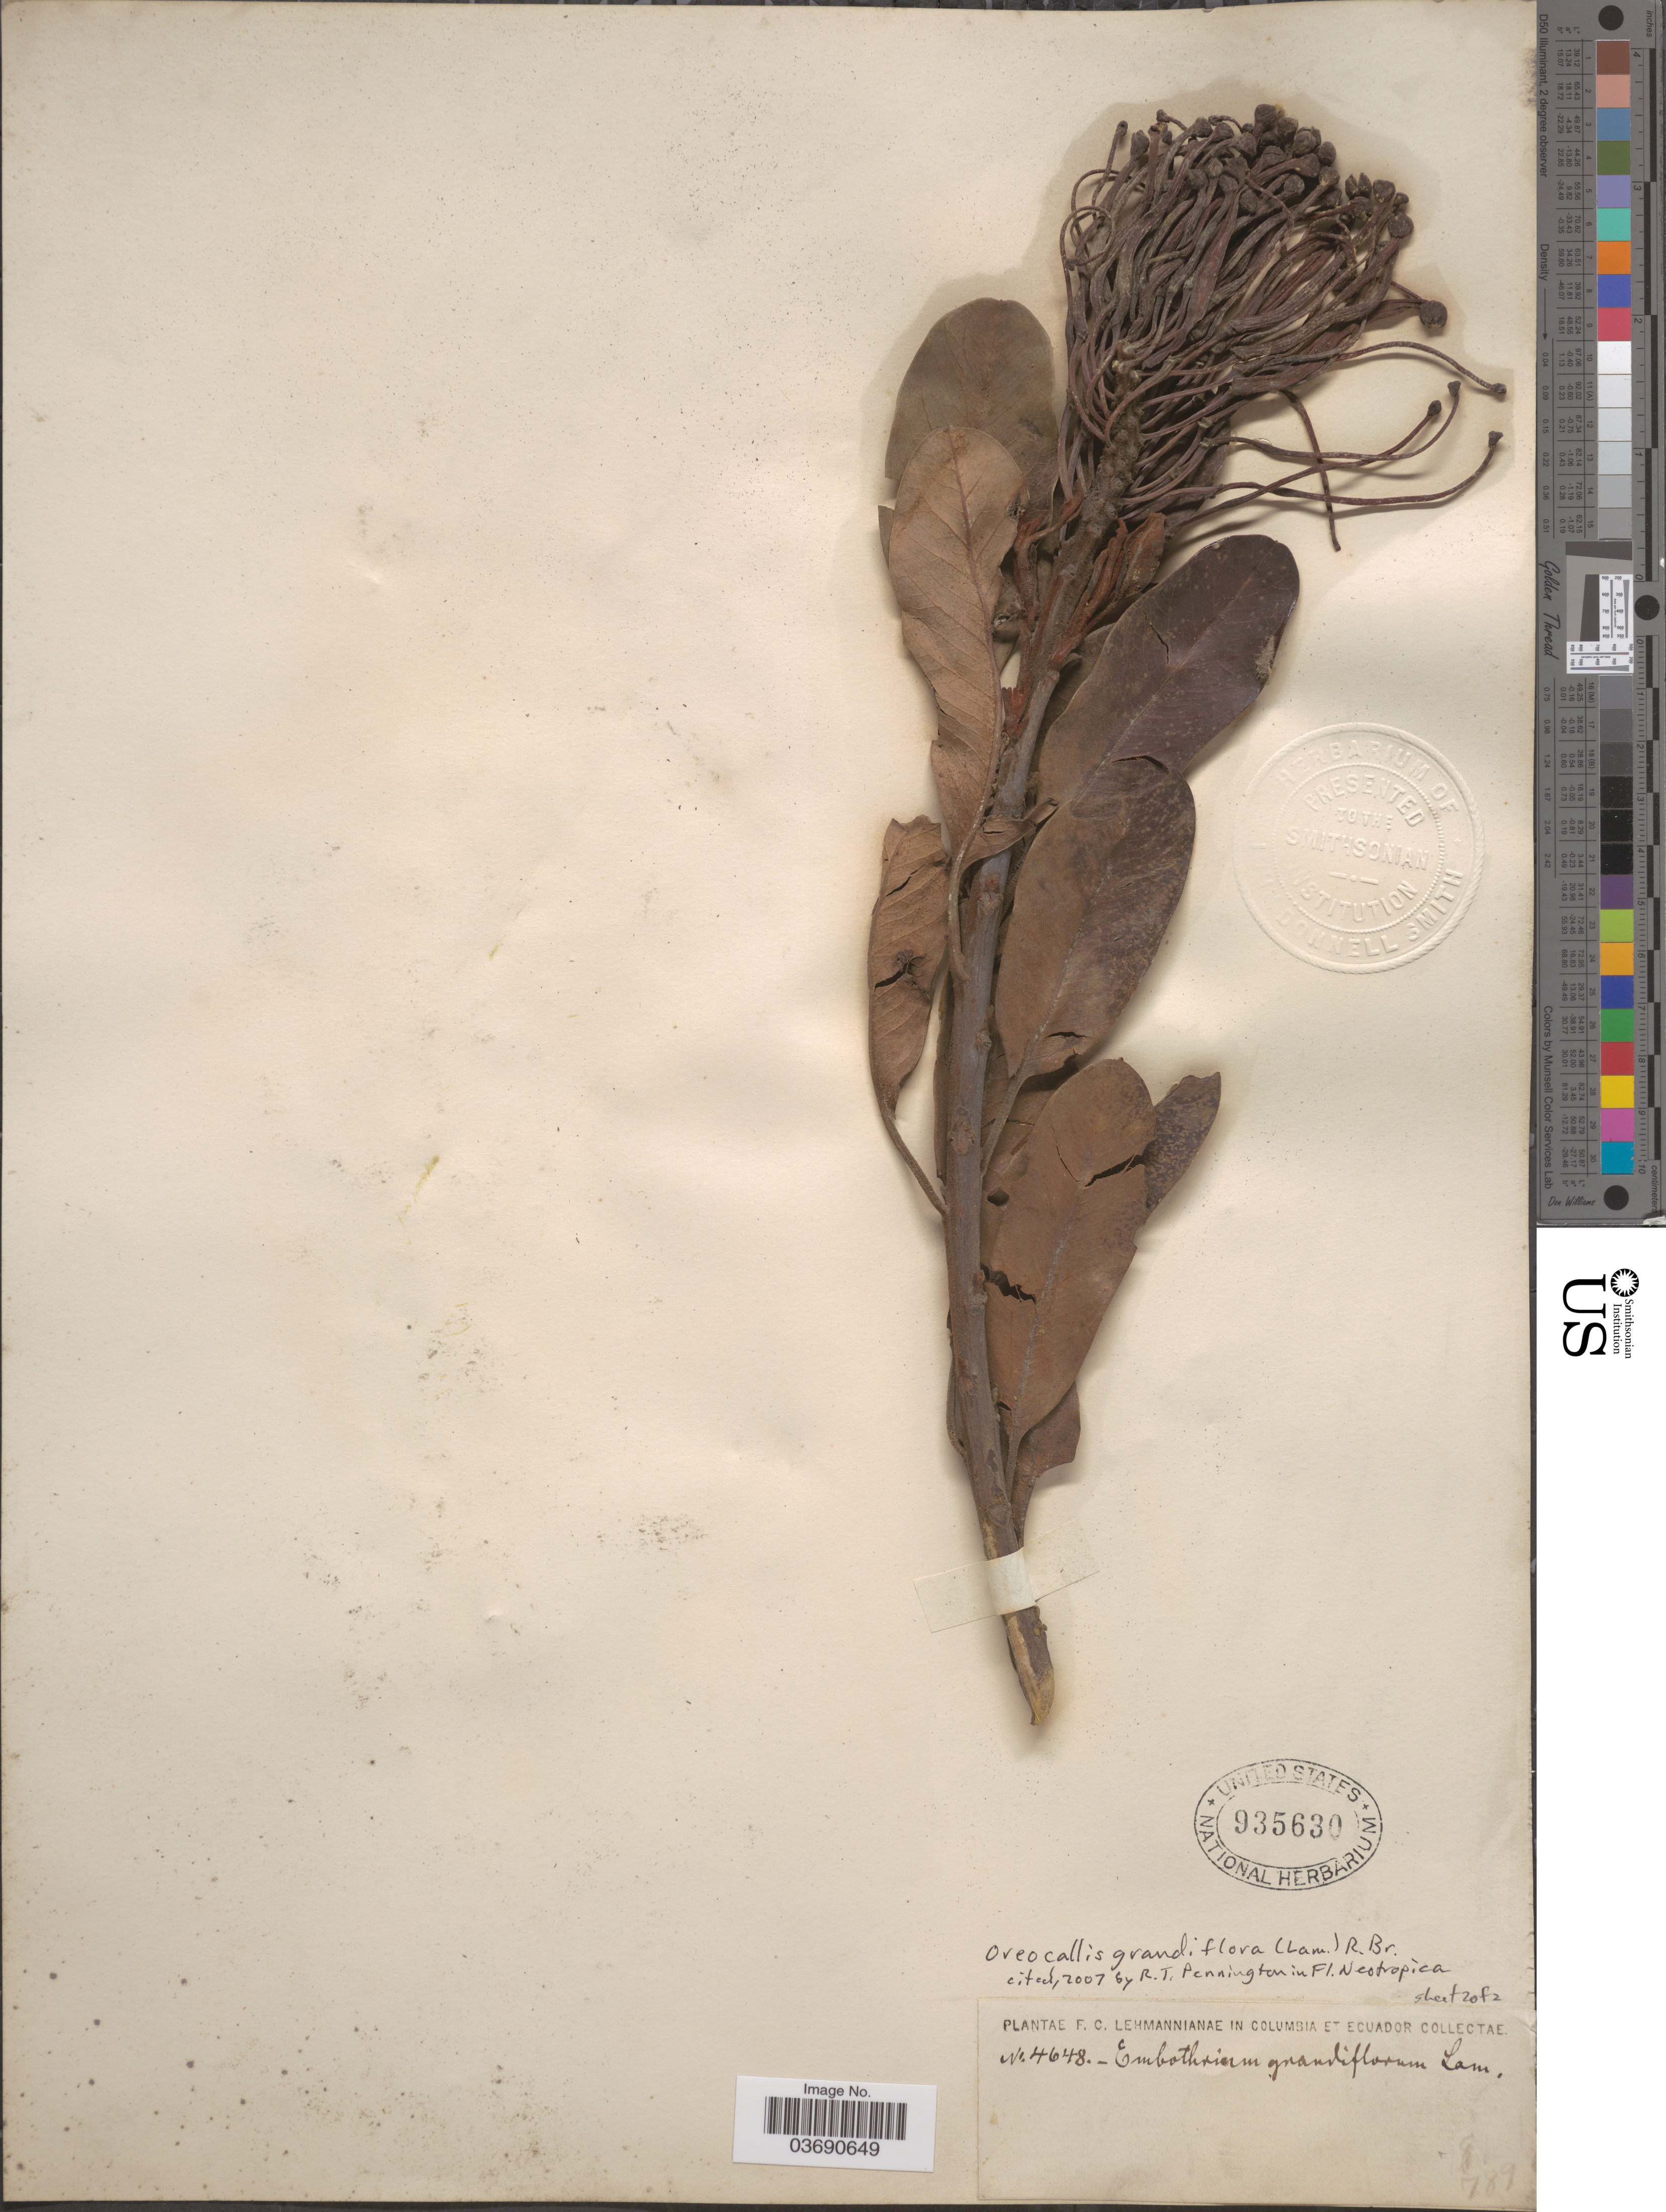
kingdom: Plantae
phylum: Tracheophyta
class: Magnoliopsida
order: Proteales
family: Proteaceae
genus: Oreocallis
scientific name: Oreocallis grandiflora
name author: (Lam.) R. Br.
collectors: F. C. Lehmann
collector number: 4648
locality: In Columbiae et Ecuador.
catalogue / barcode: US 935630